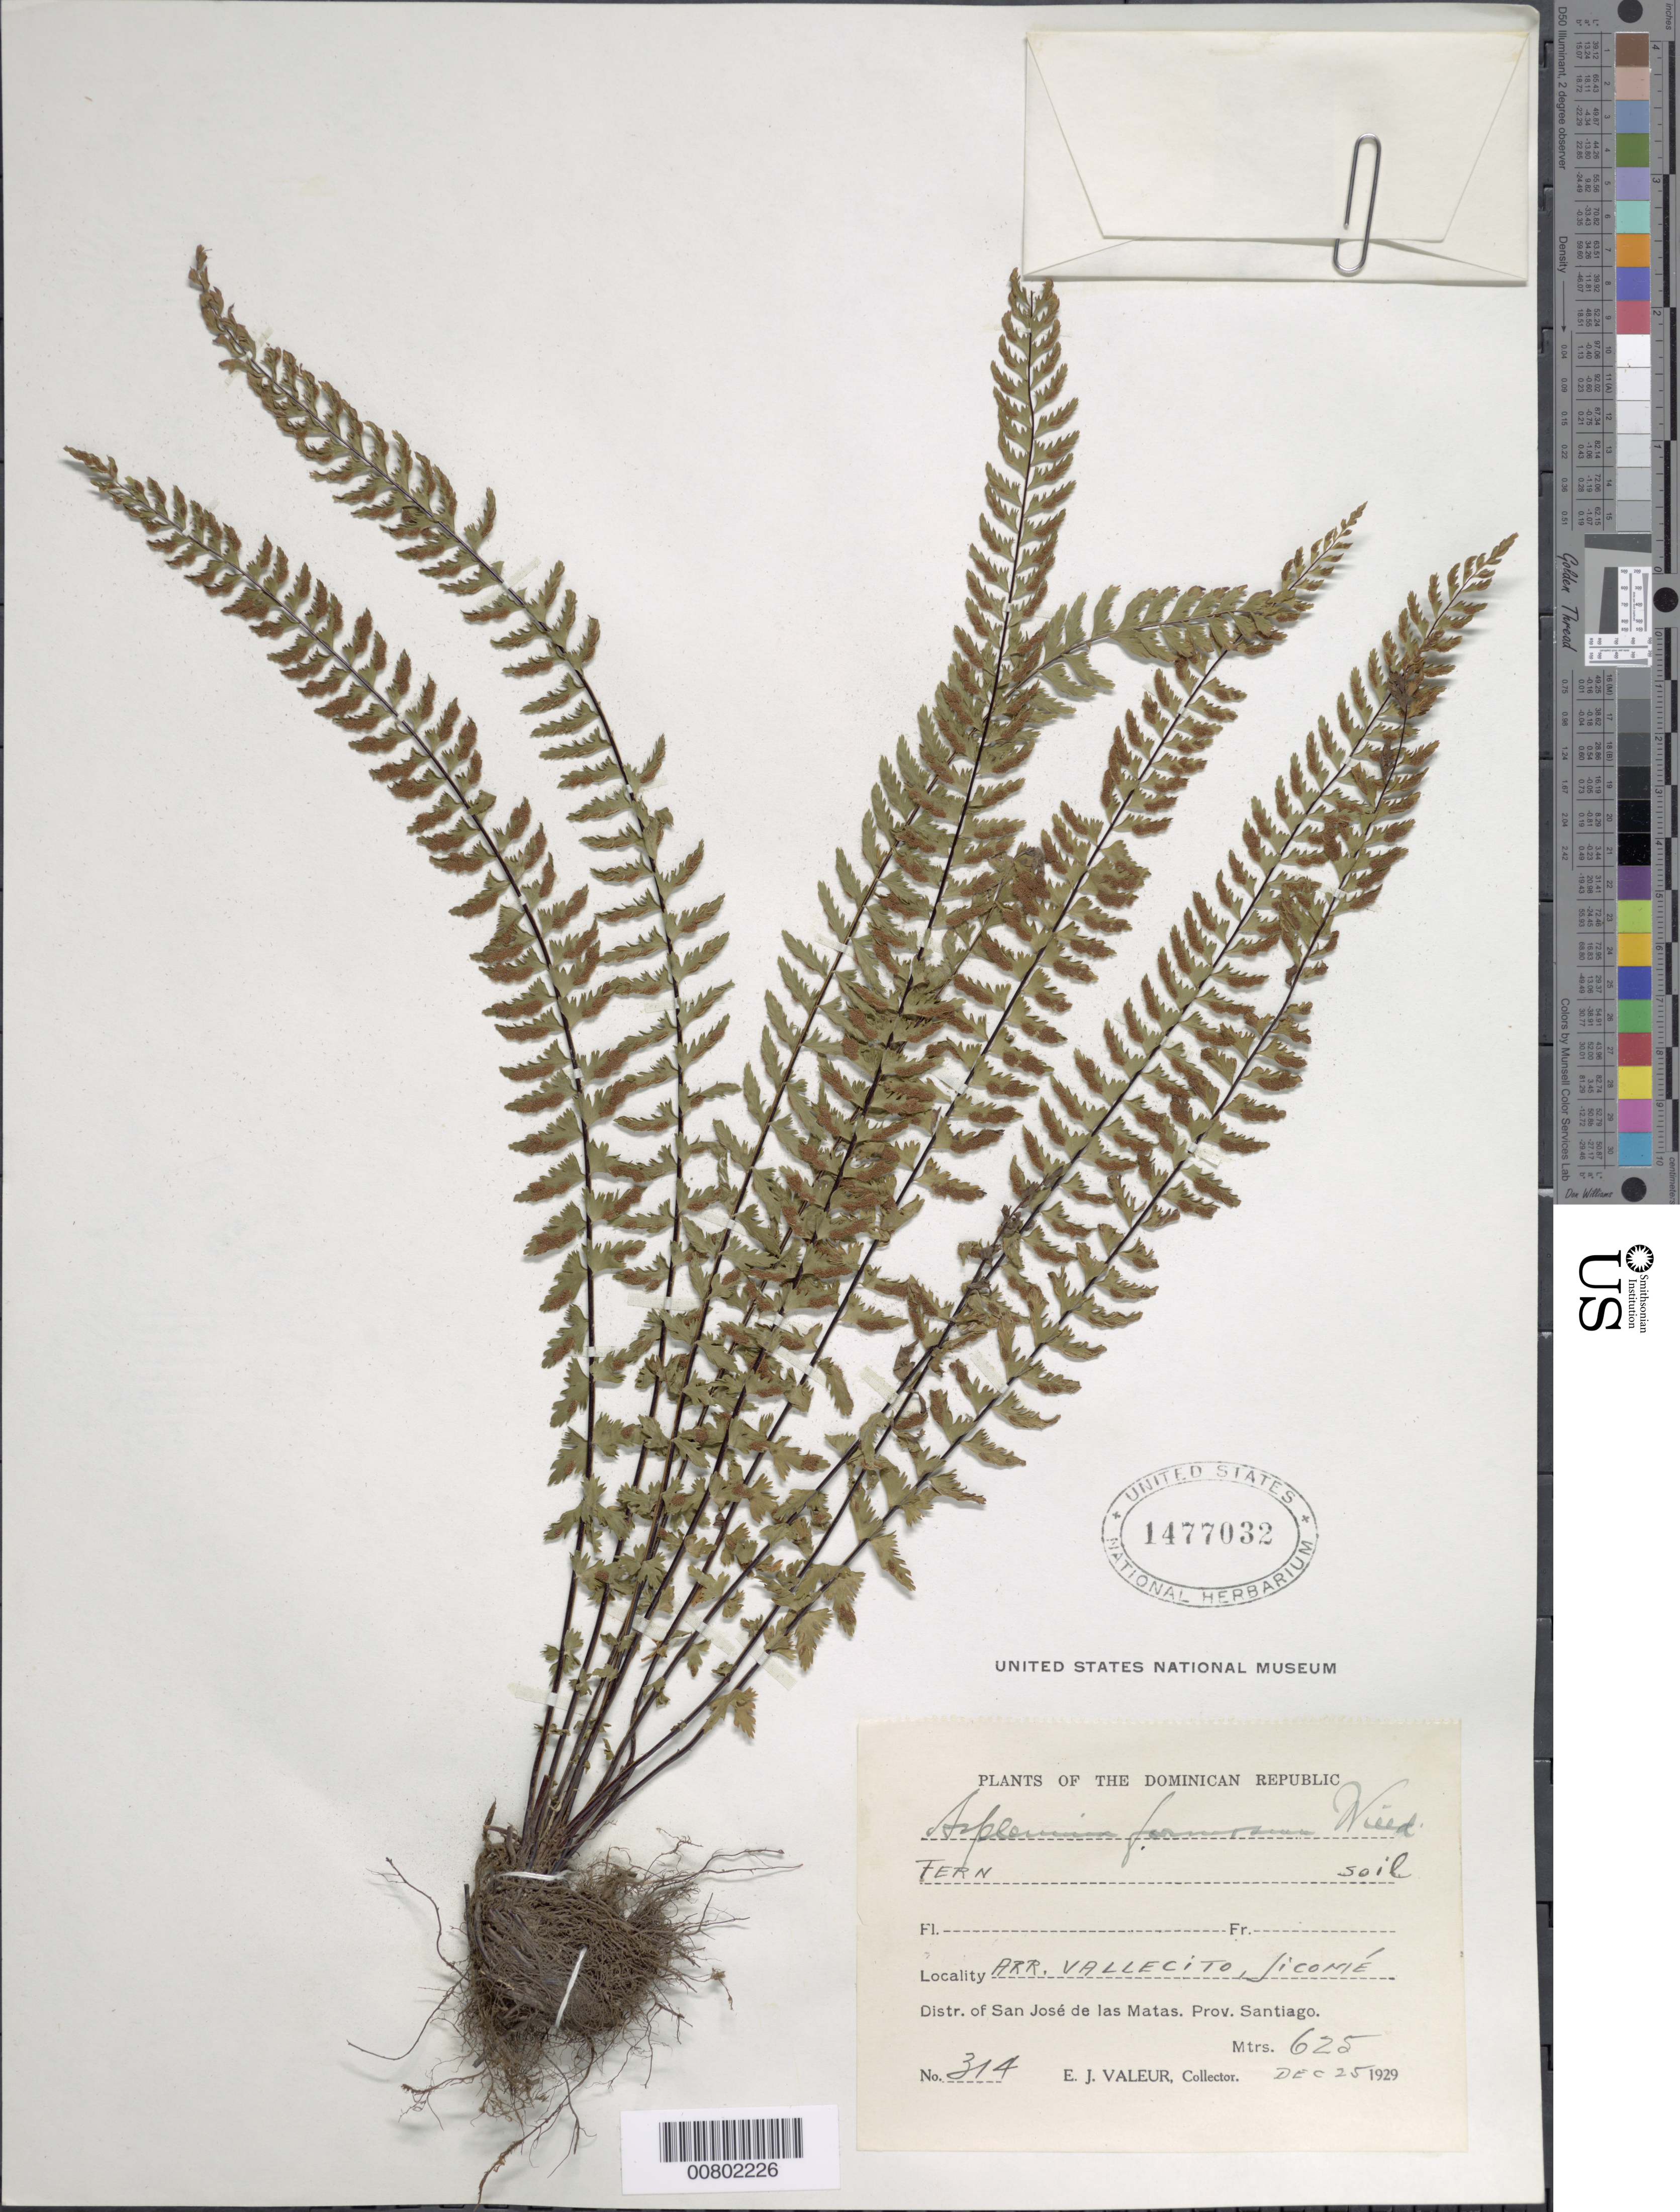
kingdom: Plantae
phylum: Tracheophyta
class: Polypodiopsida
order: Polypodiales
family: Aspleniaceae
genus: Asplenium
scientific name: Asplenium formosum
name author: Willd.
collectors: E. Valeur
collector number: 314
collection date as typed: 25 Dec 1929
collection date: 1929-12-25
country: Dominican Republic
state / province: Santiago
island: Hispaniola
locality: Dist. San José de las Matas, Arr. Vallecito, Jicomé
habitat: On soil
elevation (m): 625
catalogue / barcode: US 1477032